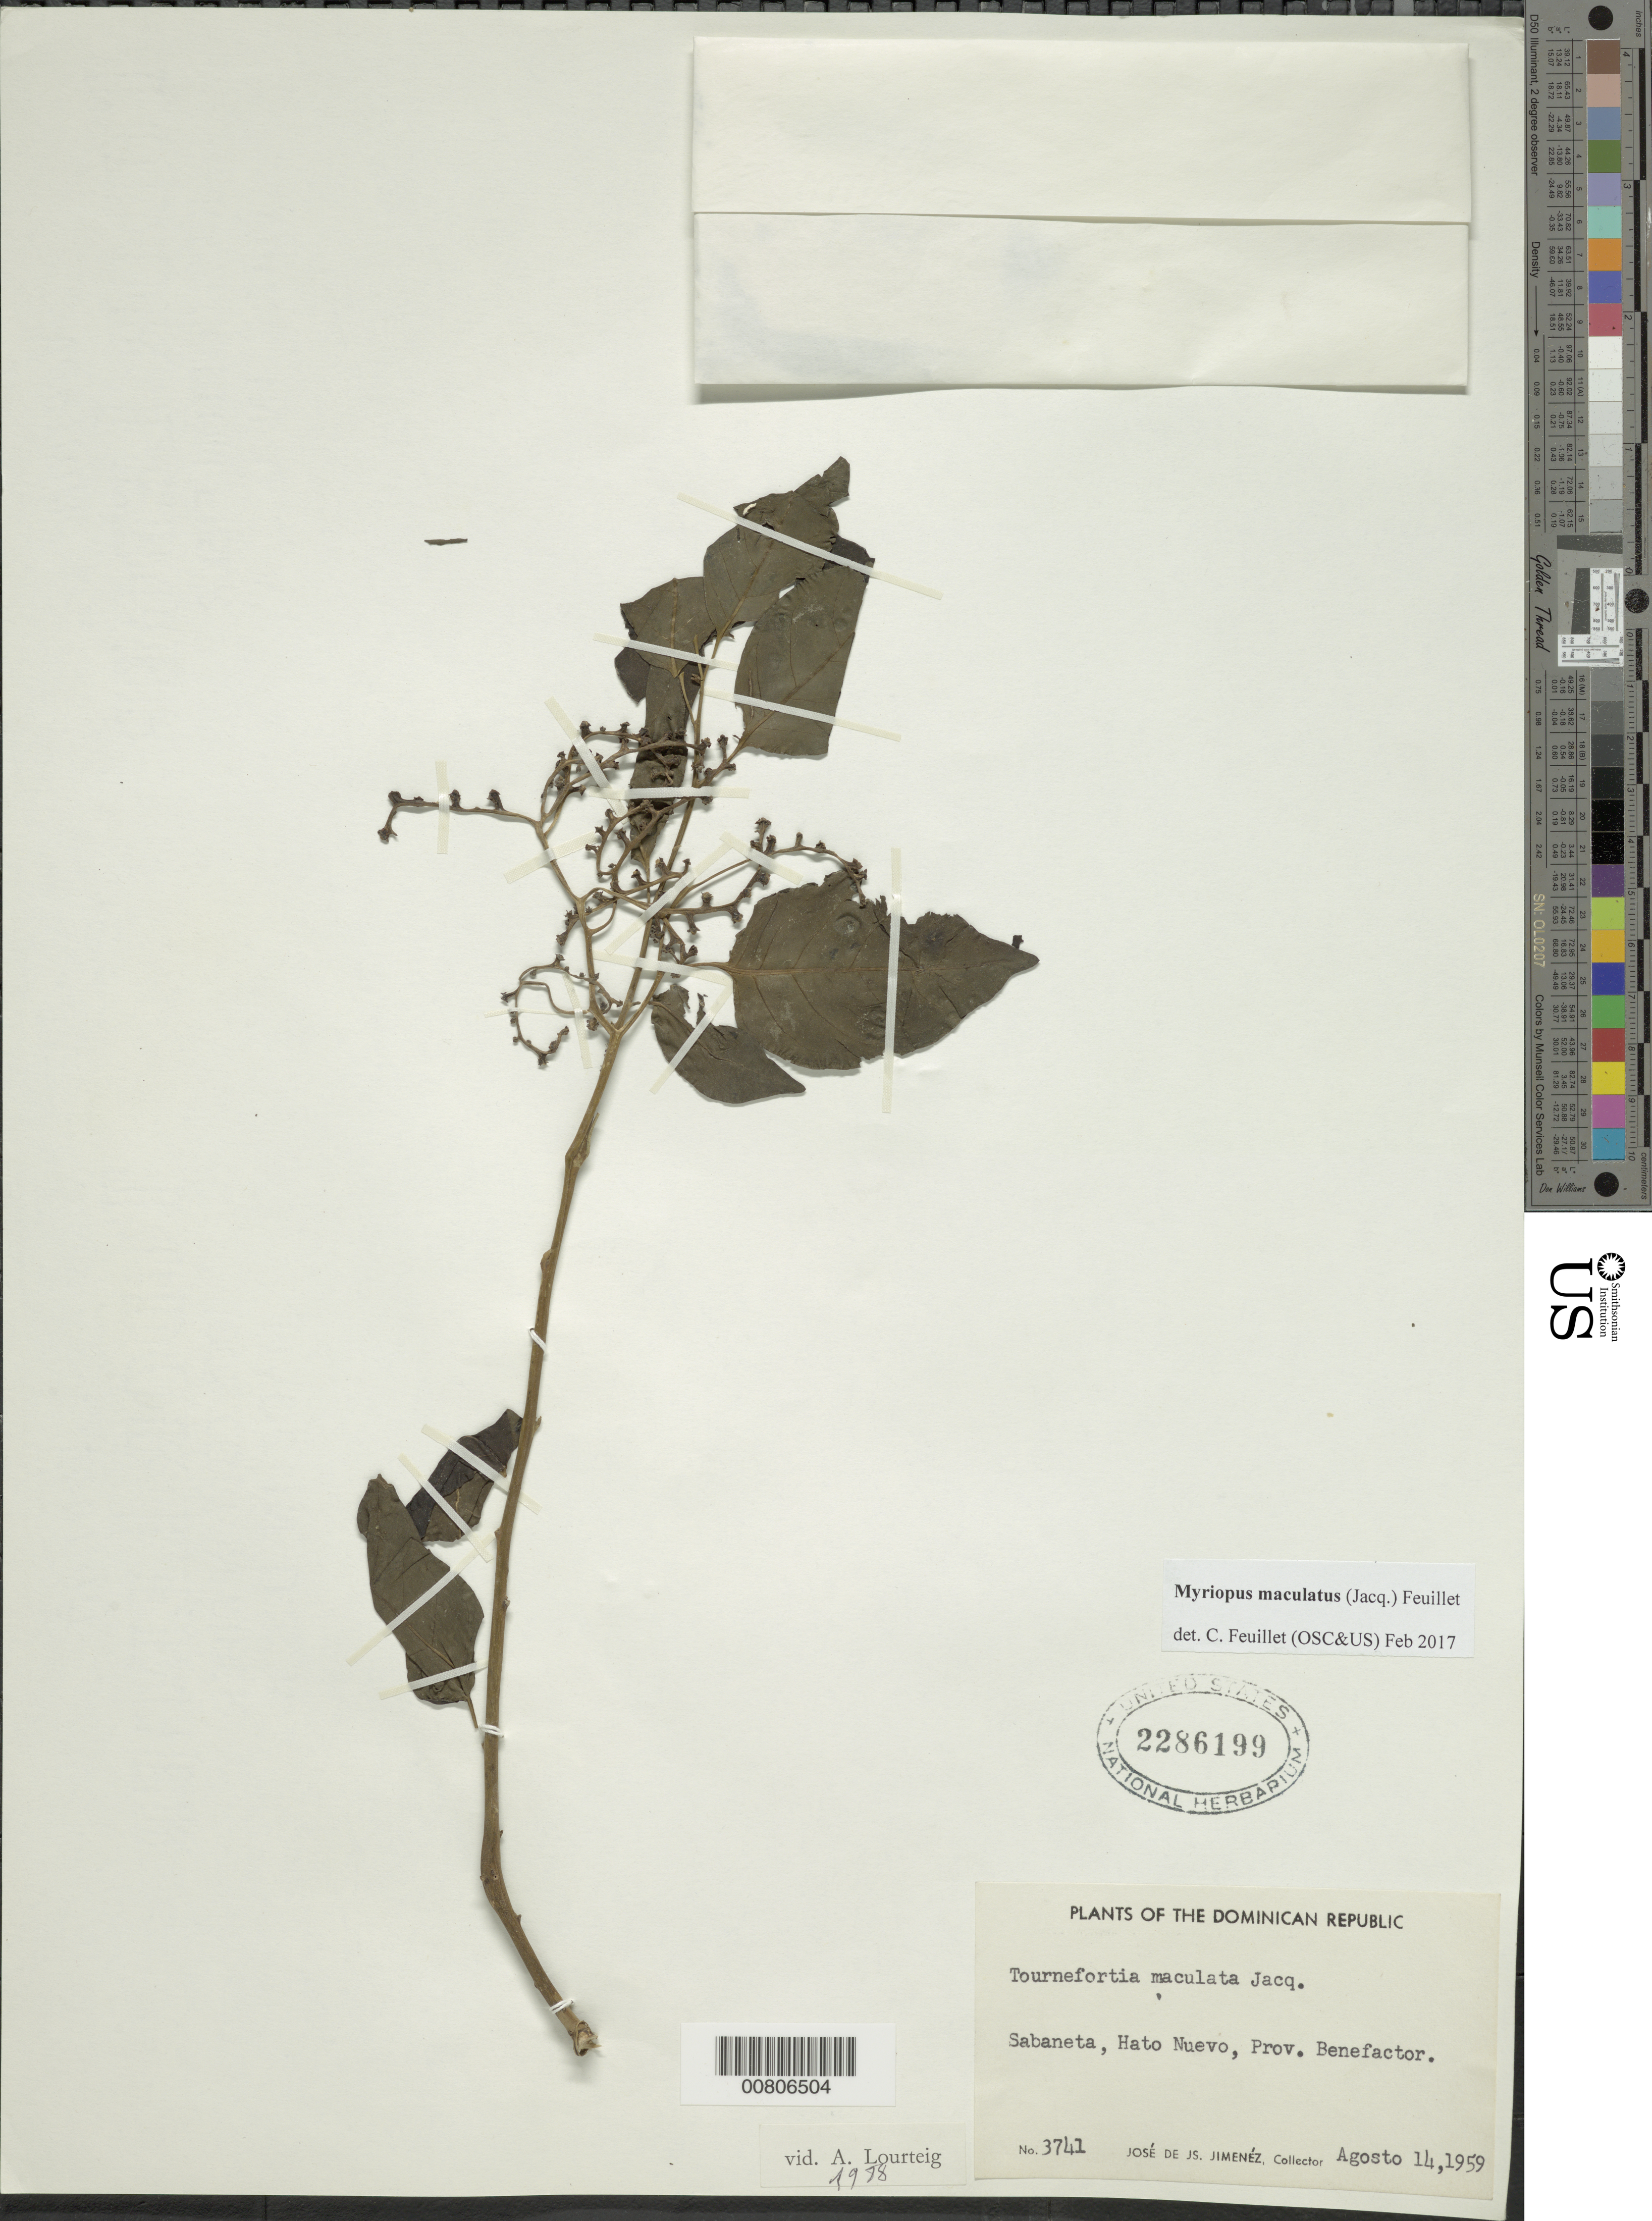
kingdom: Plantae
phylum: Tracheophyta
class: Magnoliopsida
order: Boraginales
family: Heliotropiaceae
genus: Myriopus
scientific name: Myriopus maculatus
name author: (Jacq.) Feuillet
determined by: Feuillet, C.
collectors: J. J. Jiménez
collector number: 3741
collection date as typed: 14 Aug 1959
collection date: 1959-08-14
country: Dominican Republic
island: Hispaniola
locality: Prov. Benefactor, Hato Nuevo, Sabaneta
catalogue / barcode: US 2286199